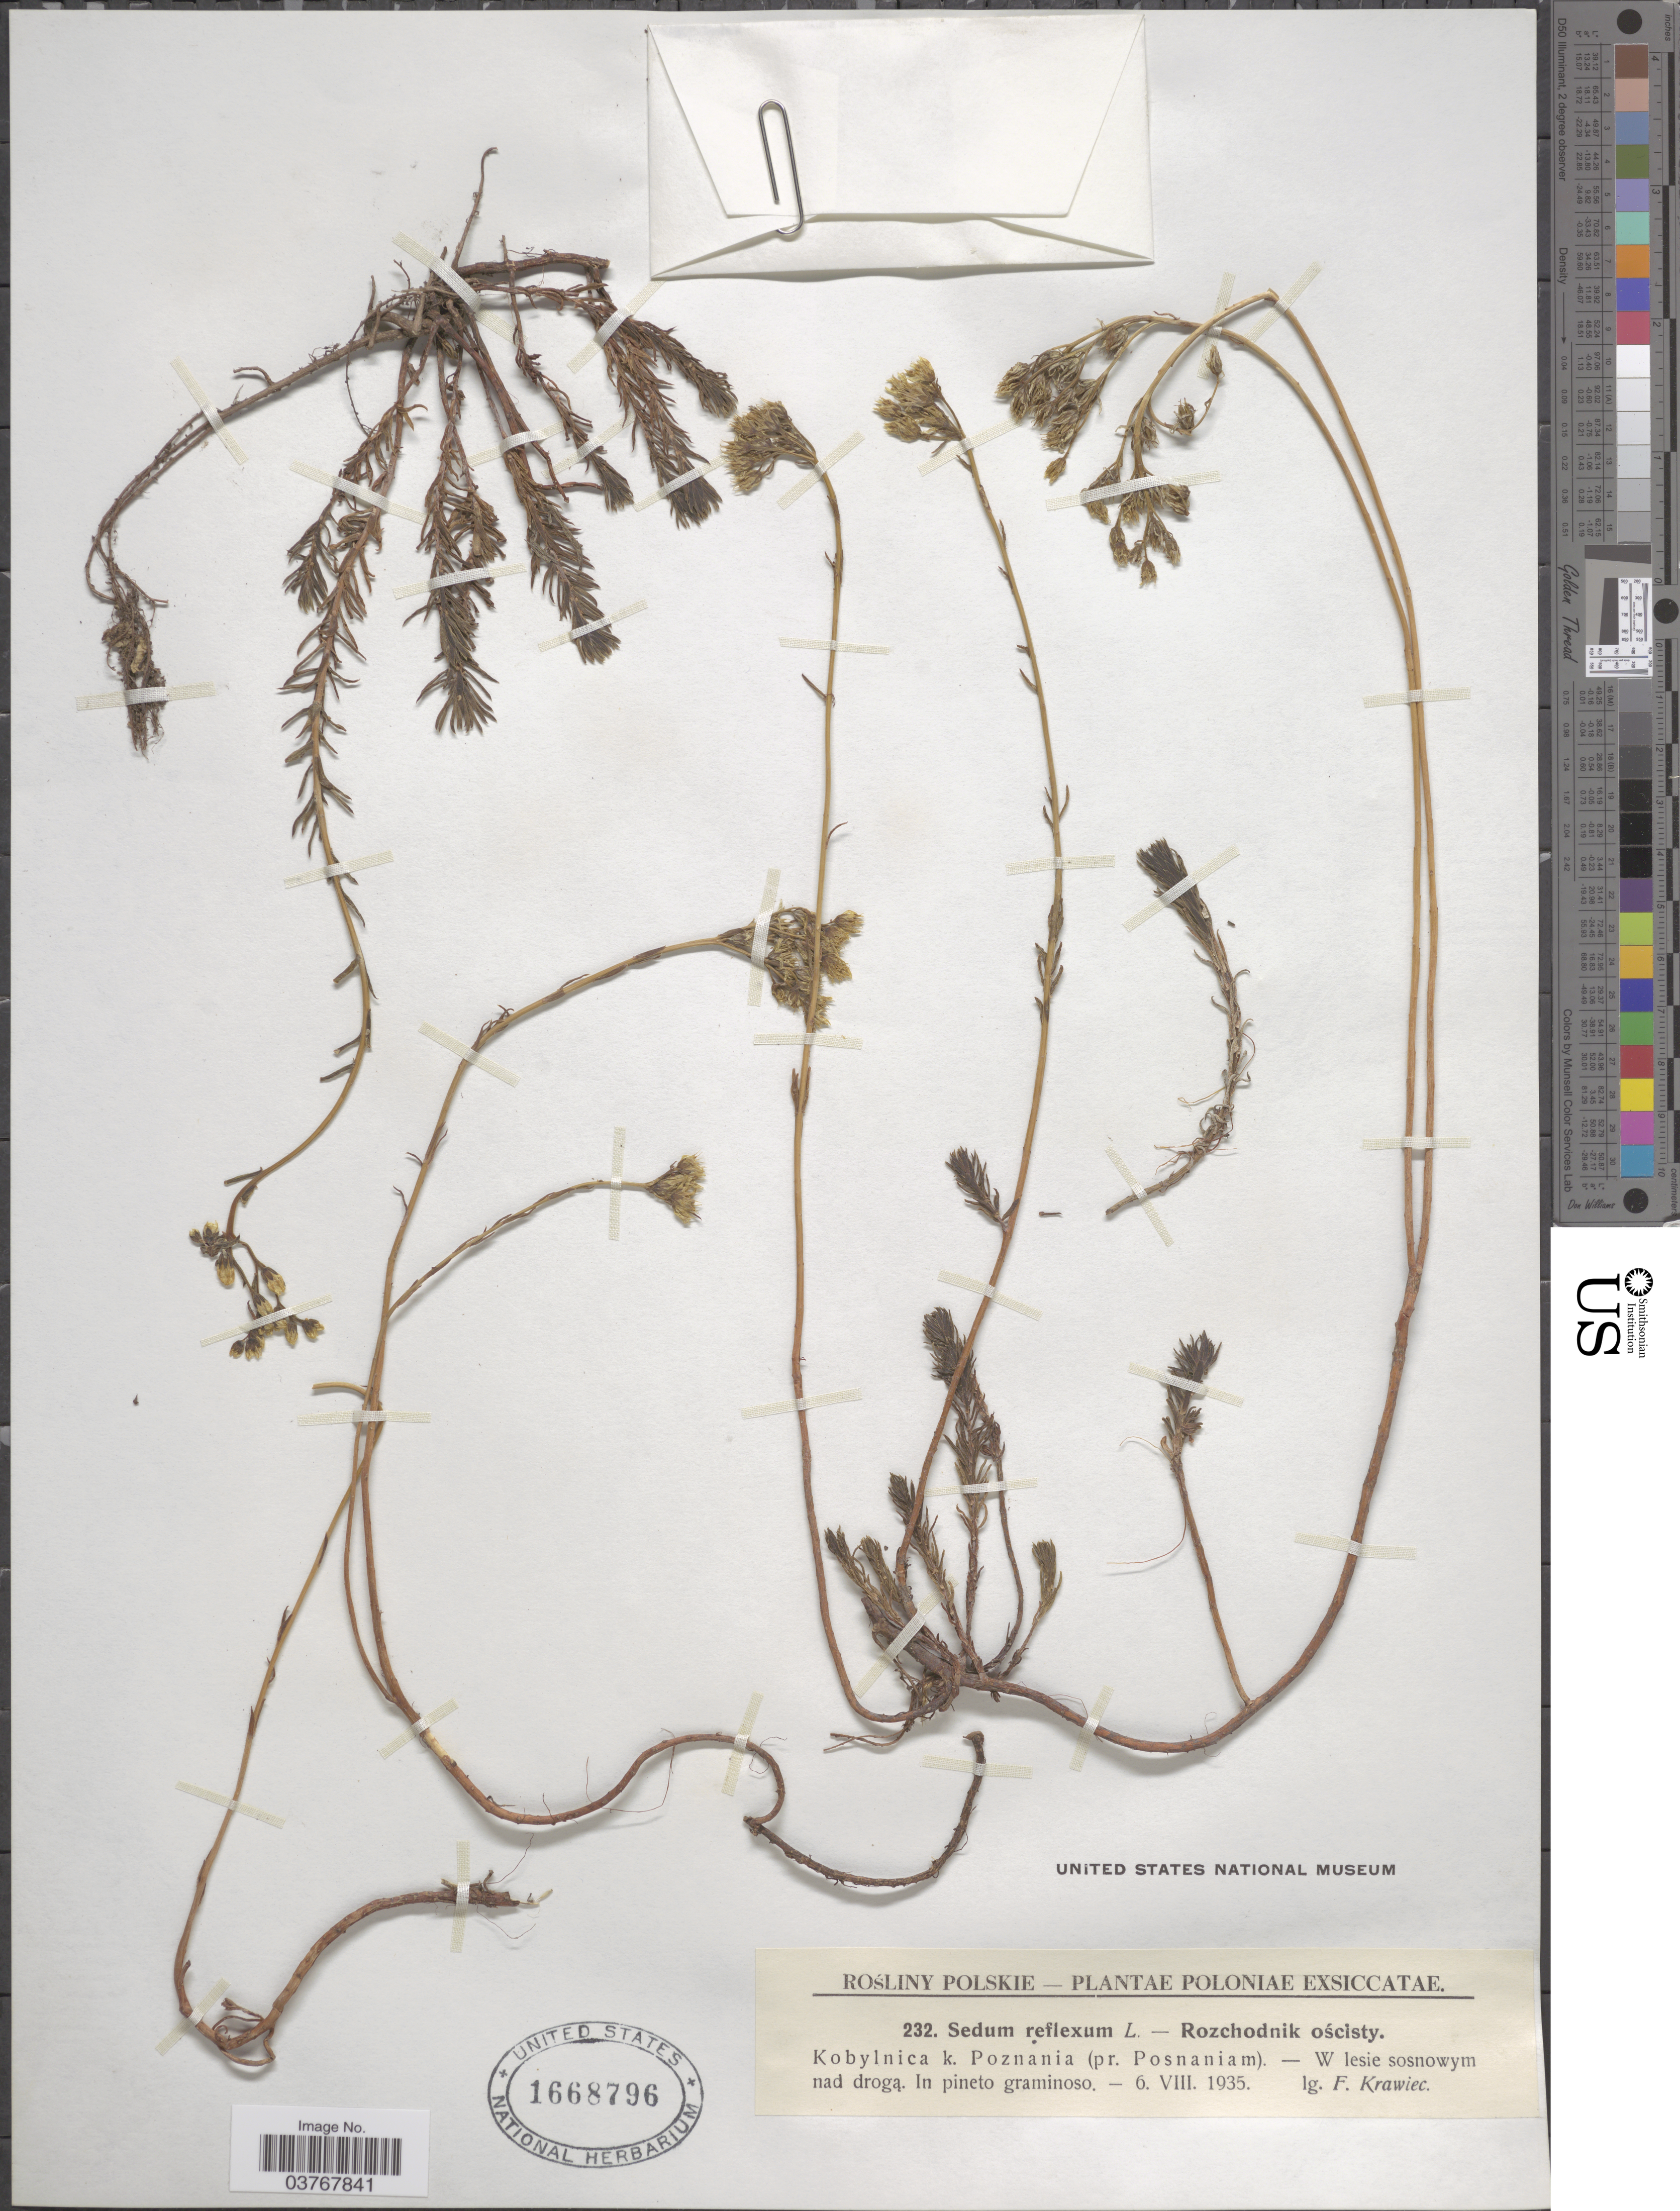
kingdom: Plantae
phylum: Tracheophyta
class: Magnoliopsida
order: Saxifragales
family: Crassulaceae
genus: Petrosedum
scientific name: Petrosedum rupestre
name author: (L.) P.V. Heath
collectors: F. Krawiec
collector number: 232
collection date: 1935-08-06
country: Poland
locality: Poloniae. Kobylnica k. Poznania (pr. Posnaniam). - W lesie sosnowym nad droga. In pineto graminoso.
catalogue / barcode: US 1668796